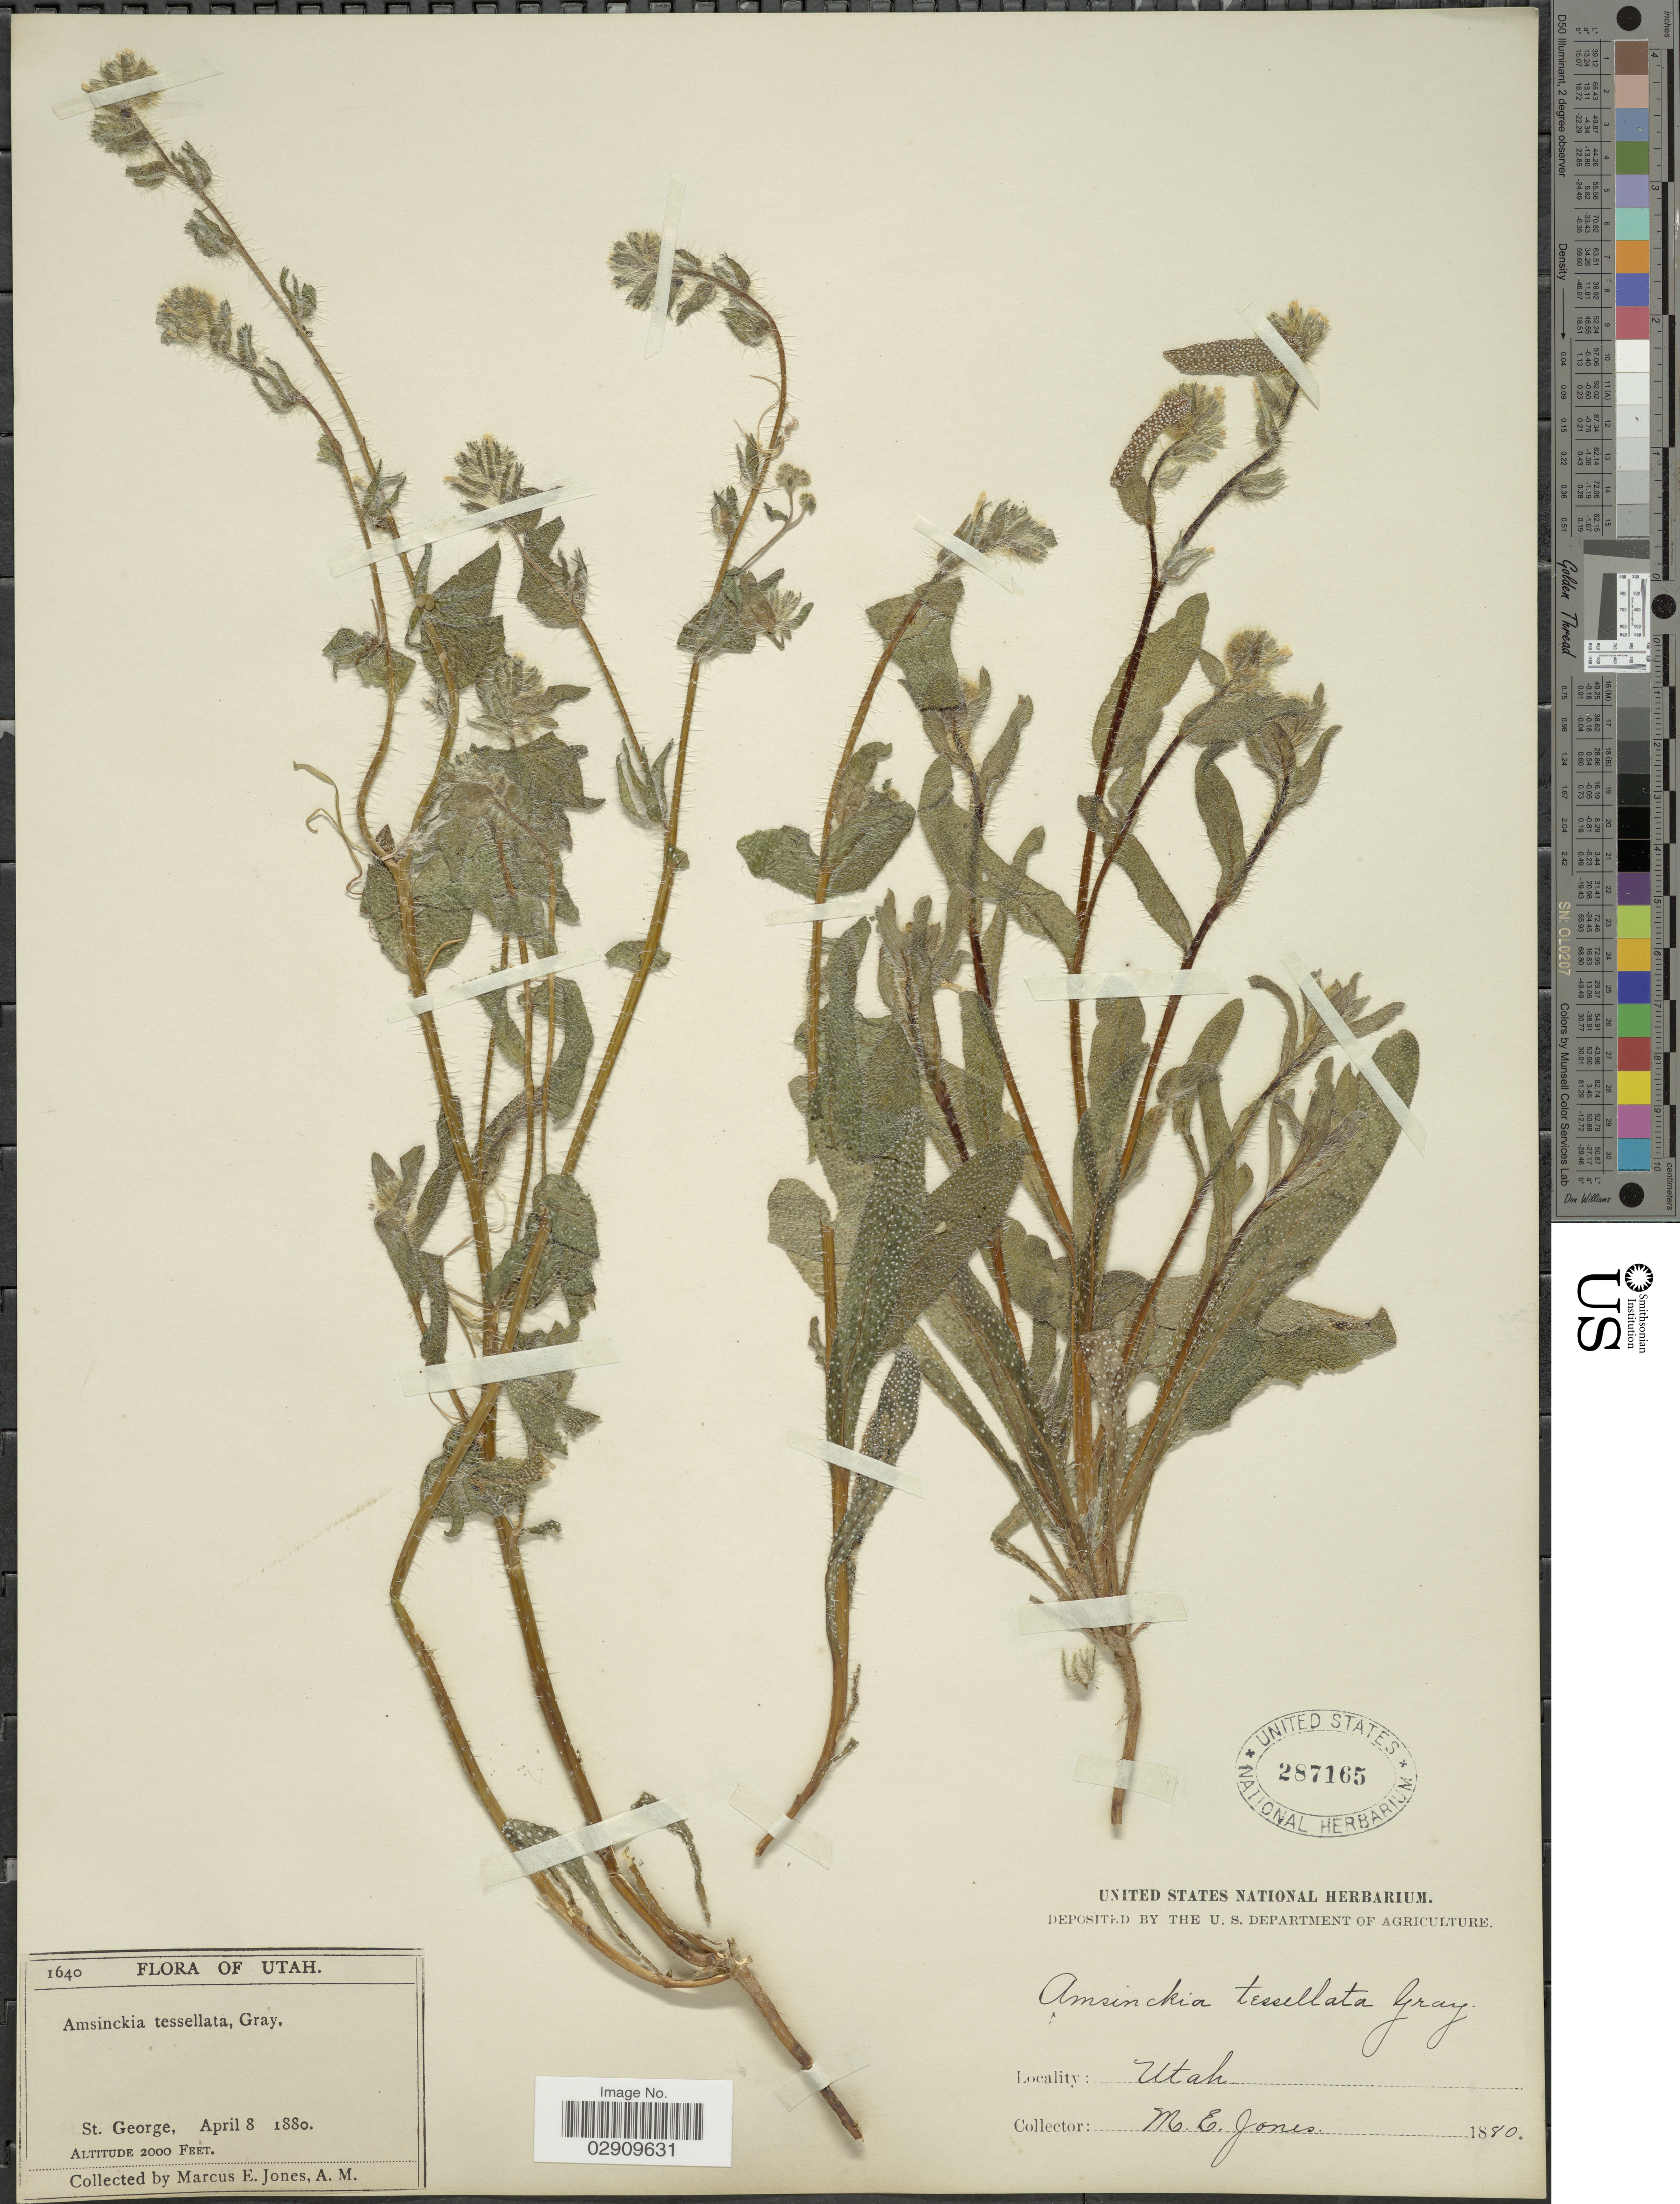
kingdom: Plantae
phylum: Tracheophyta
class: Magnoliopsida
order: Boraginales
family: Boraginaceae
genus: Amsinckia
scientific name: Amsinckia tessellata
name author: A. Gray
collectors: M. E. Jones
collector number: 1640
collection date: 1880-04-08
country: United States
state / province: Utah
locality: St. George.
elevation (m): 610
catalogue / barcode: US 287165